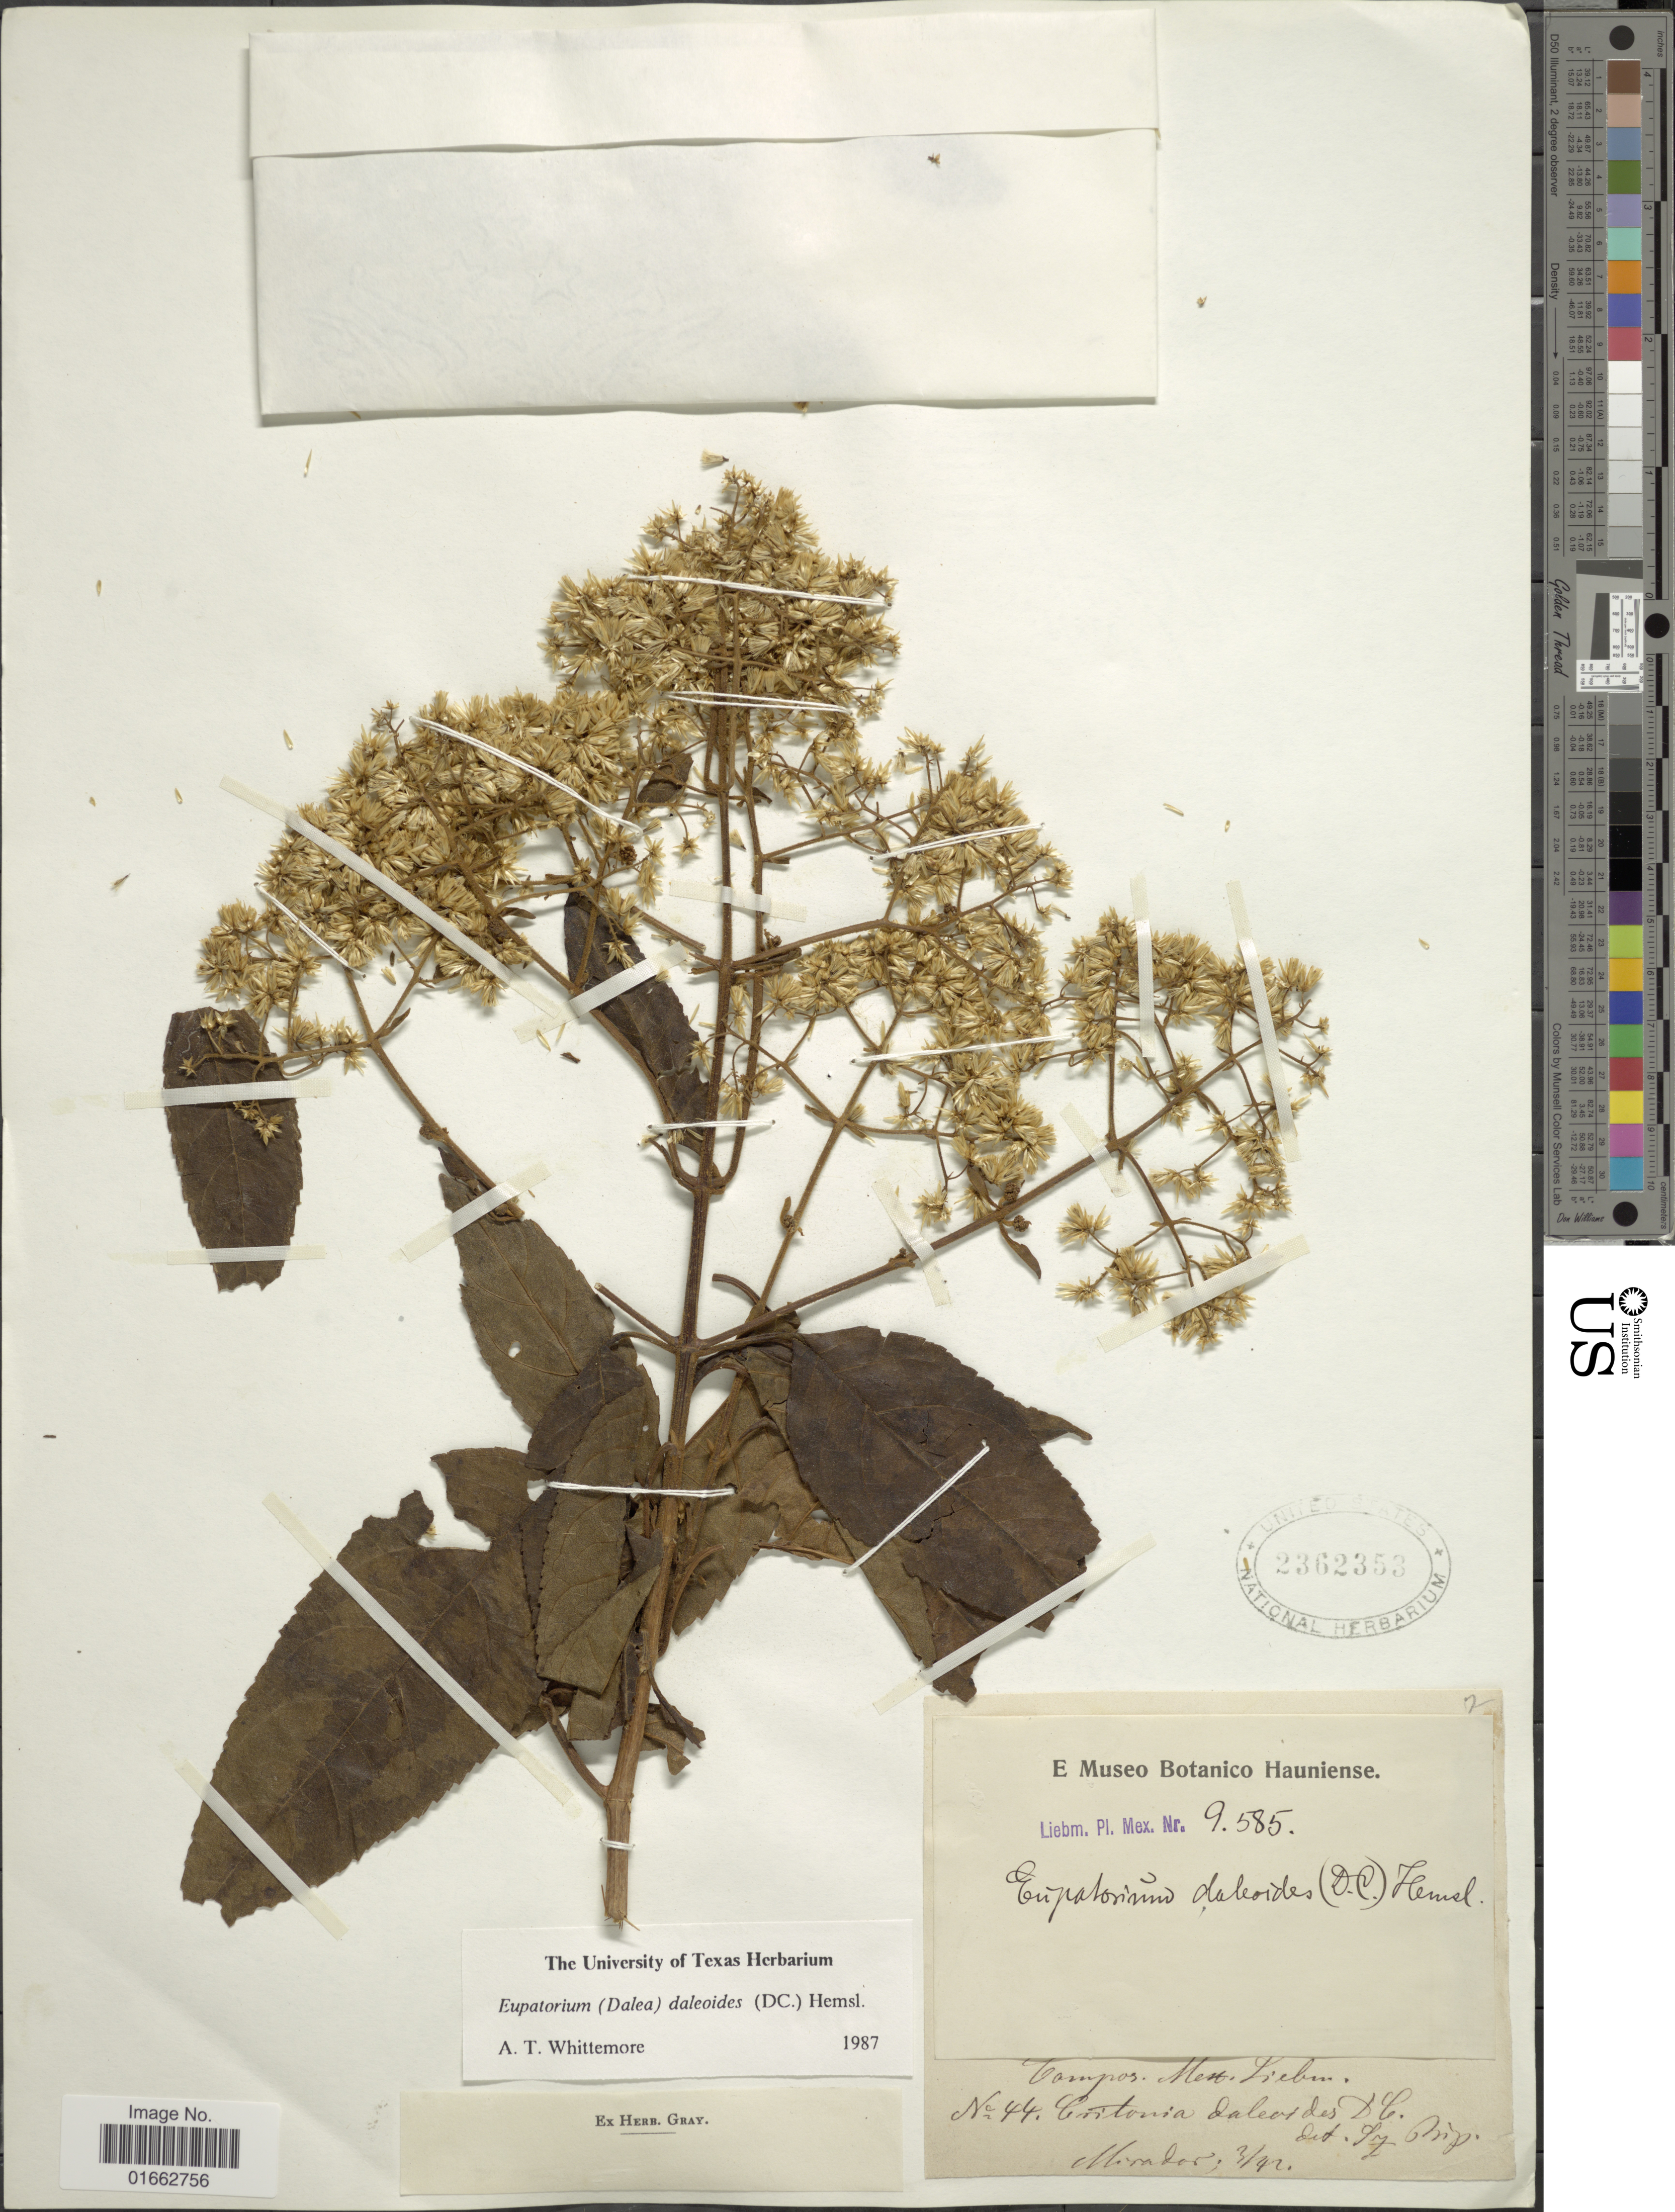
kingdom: Plantae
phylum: Tracheophyta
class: Magnoliopsida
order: Asterales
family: Asteraceae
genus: Critonia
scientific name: Critonia daleoides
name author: DC.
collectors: Liebmann, --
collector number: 9585/44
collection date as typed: Transcribed d/m/y: /3/42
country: Mexico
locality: Mirador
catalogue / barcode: US 2362353